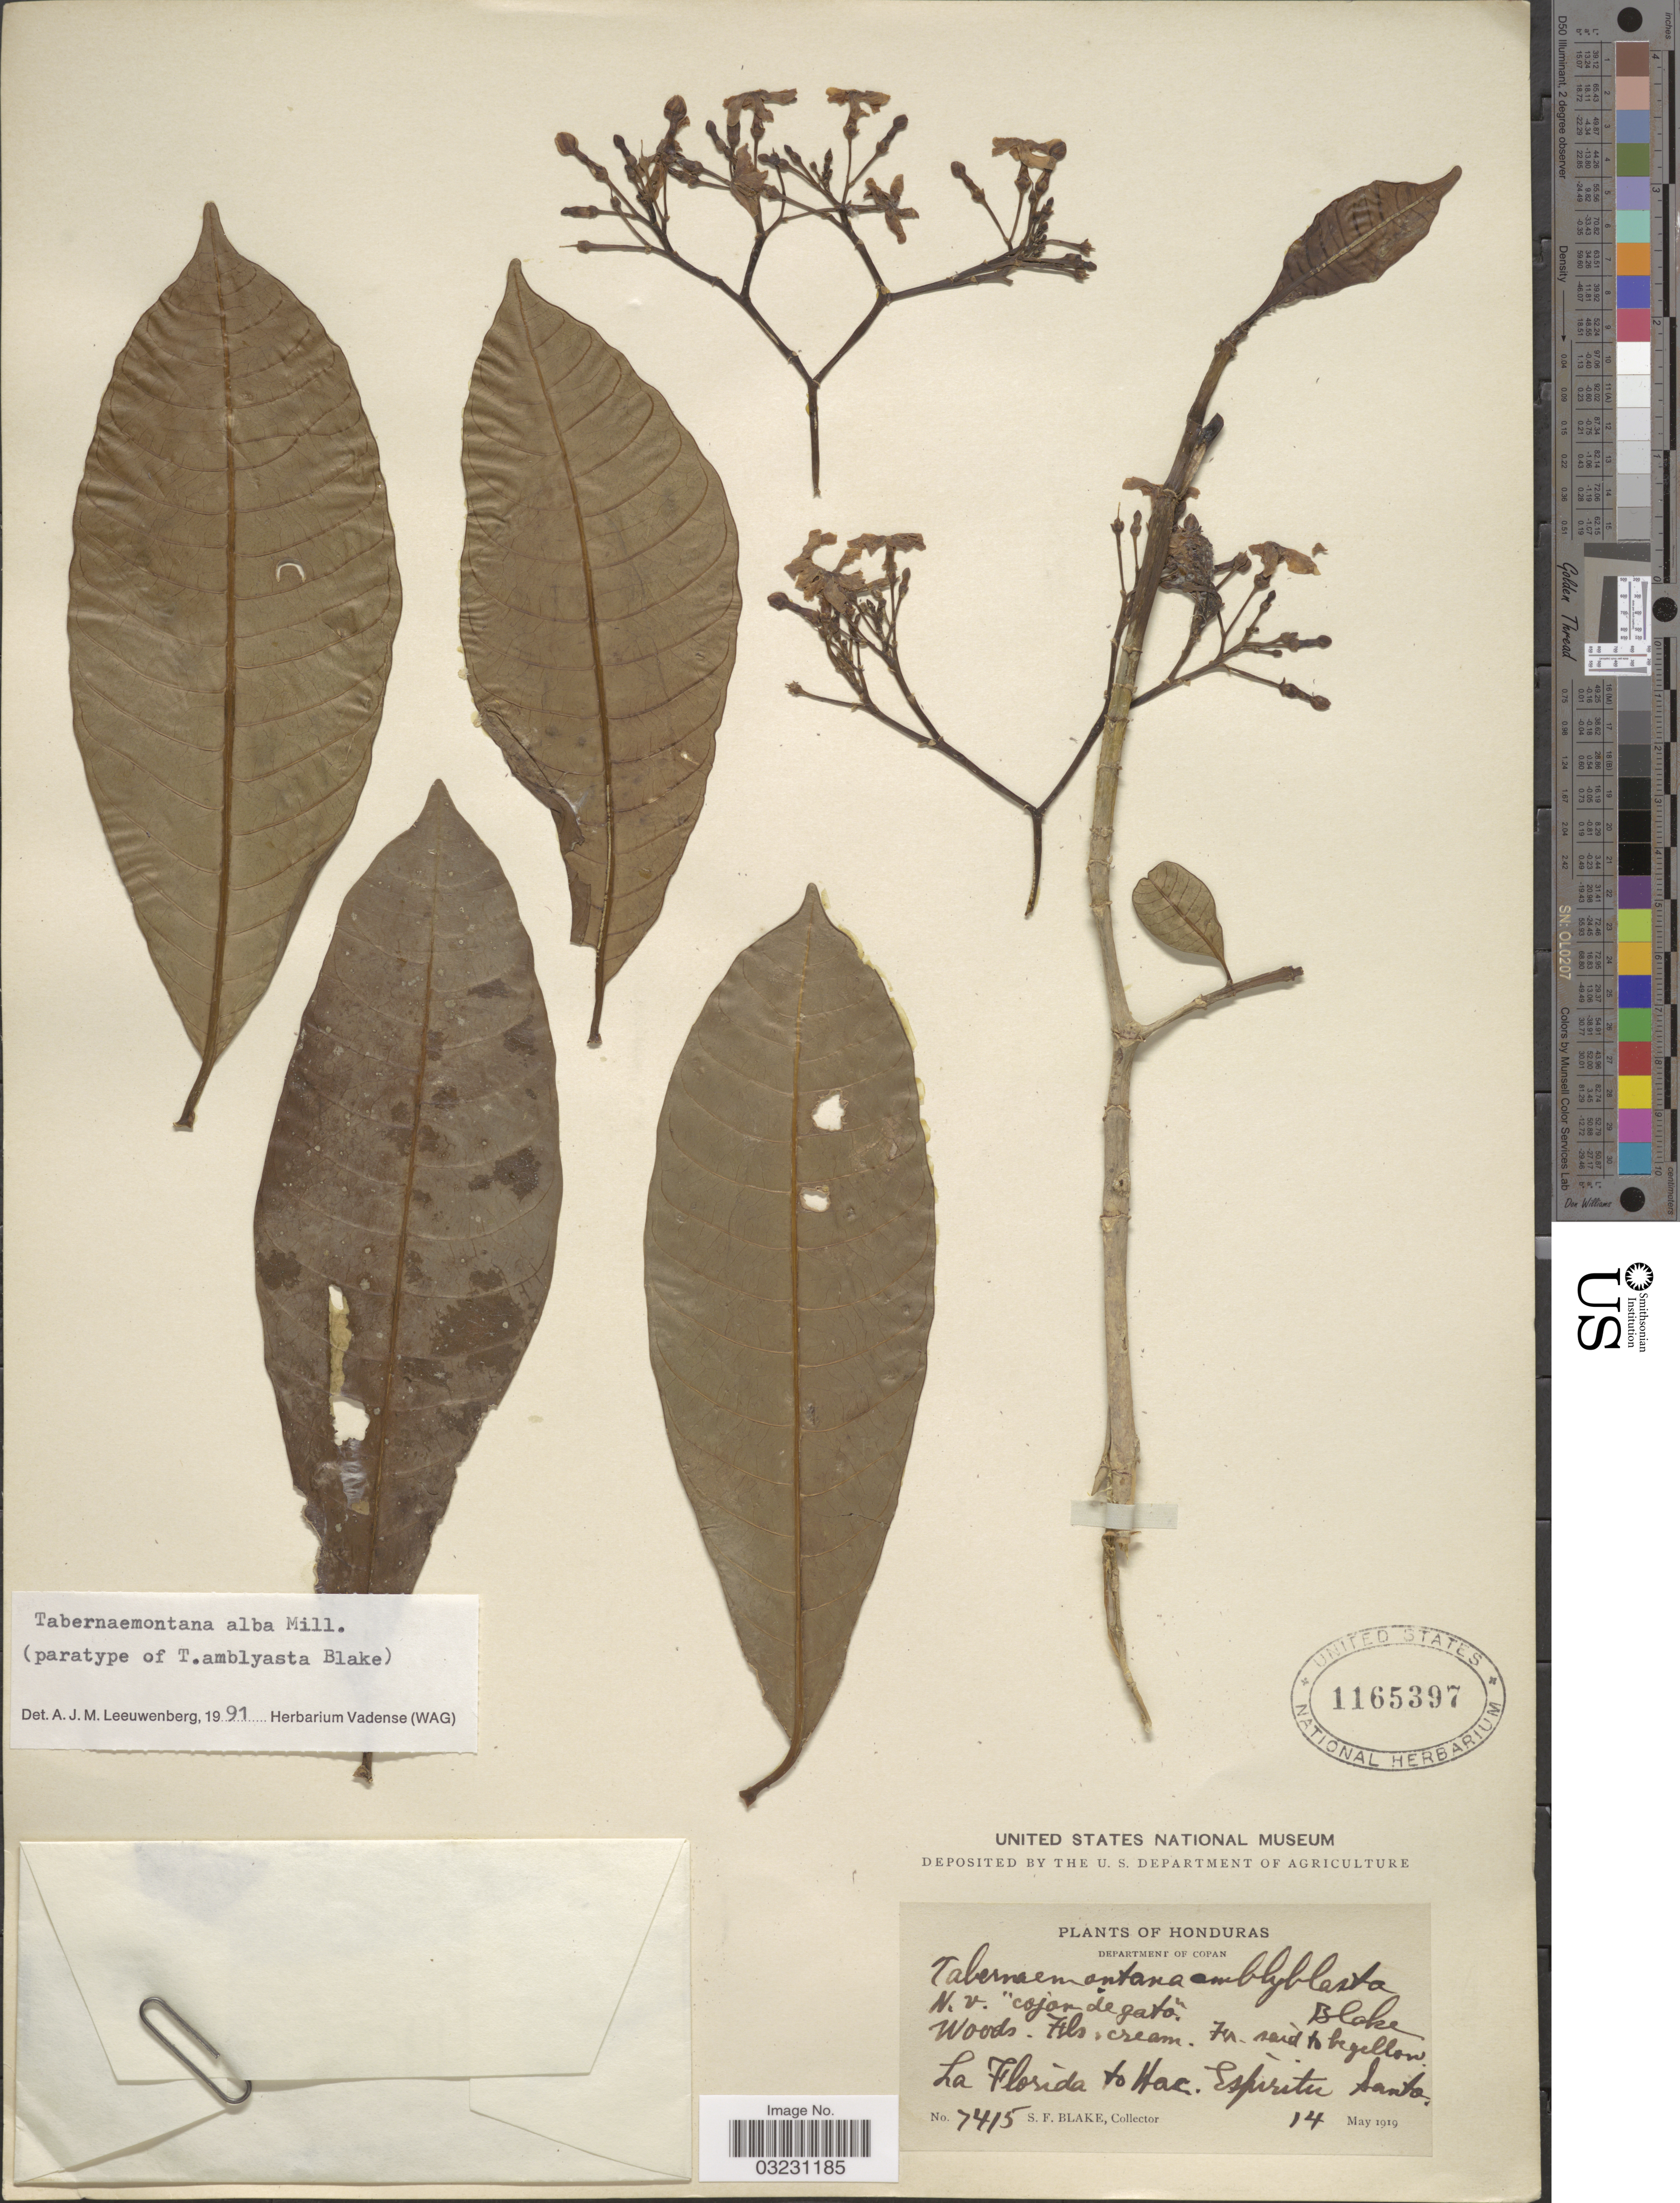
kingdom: Plantae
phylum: Tracheophyta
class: Magnoliopsida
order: Gentianales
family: Apocynaceae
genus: Tabernaemontana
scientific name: Tabernaemontana alba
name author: Mill.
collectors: S. Blake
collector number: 7415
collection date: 1919-05-14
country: Honduras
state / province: Copán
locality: Department of Copan. La Florida to Hac. Espiritu Santo.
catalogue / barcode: US 1165397